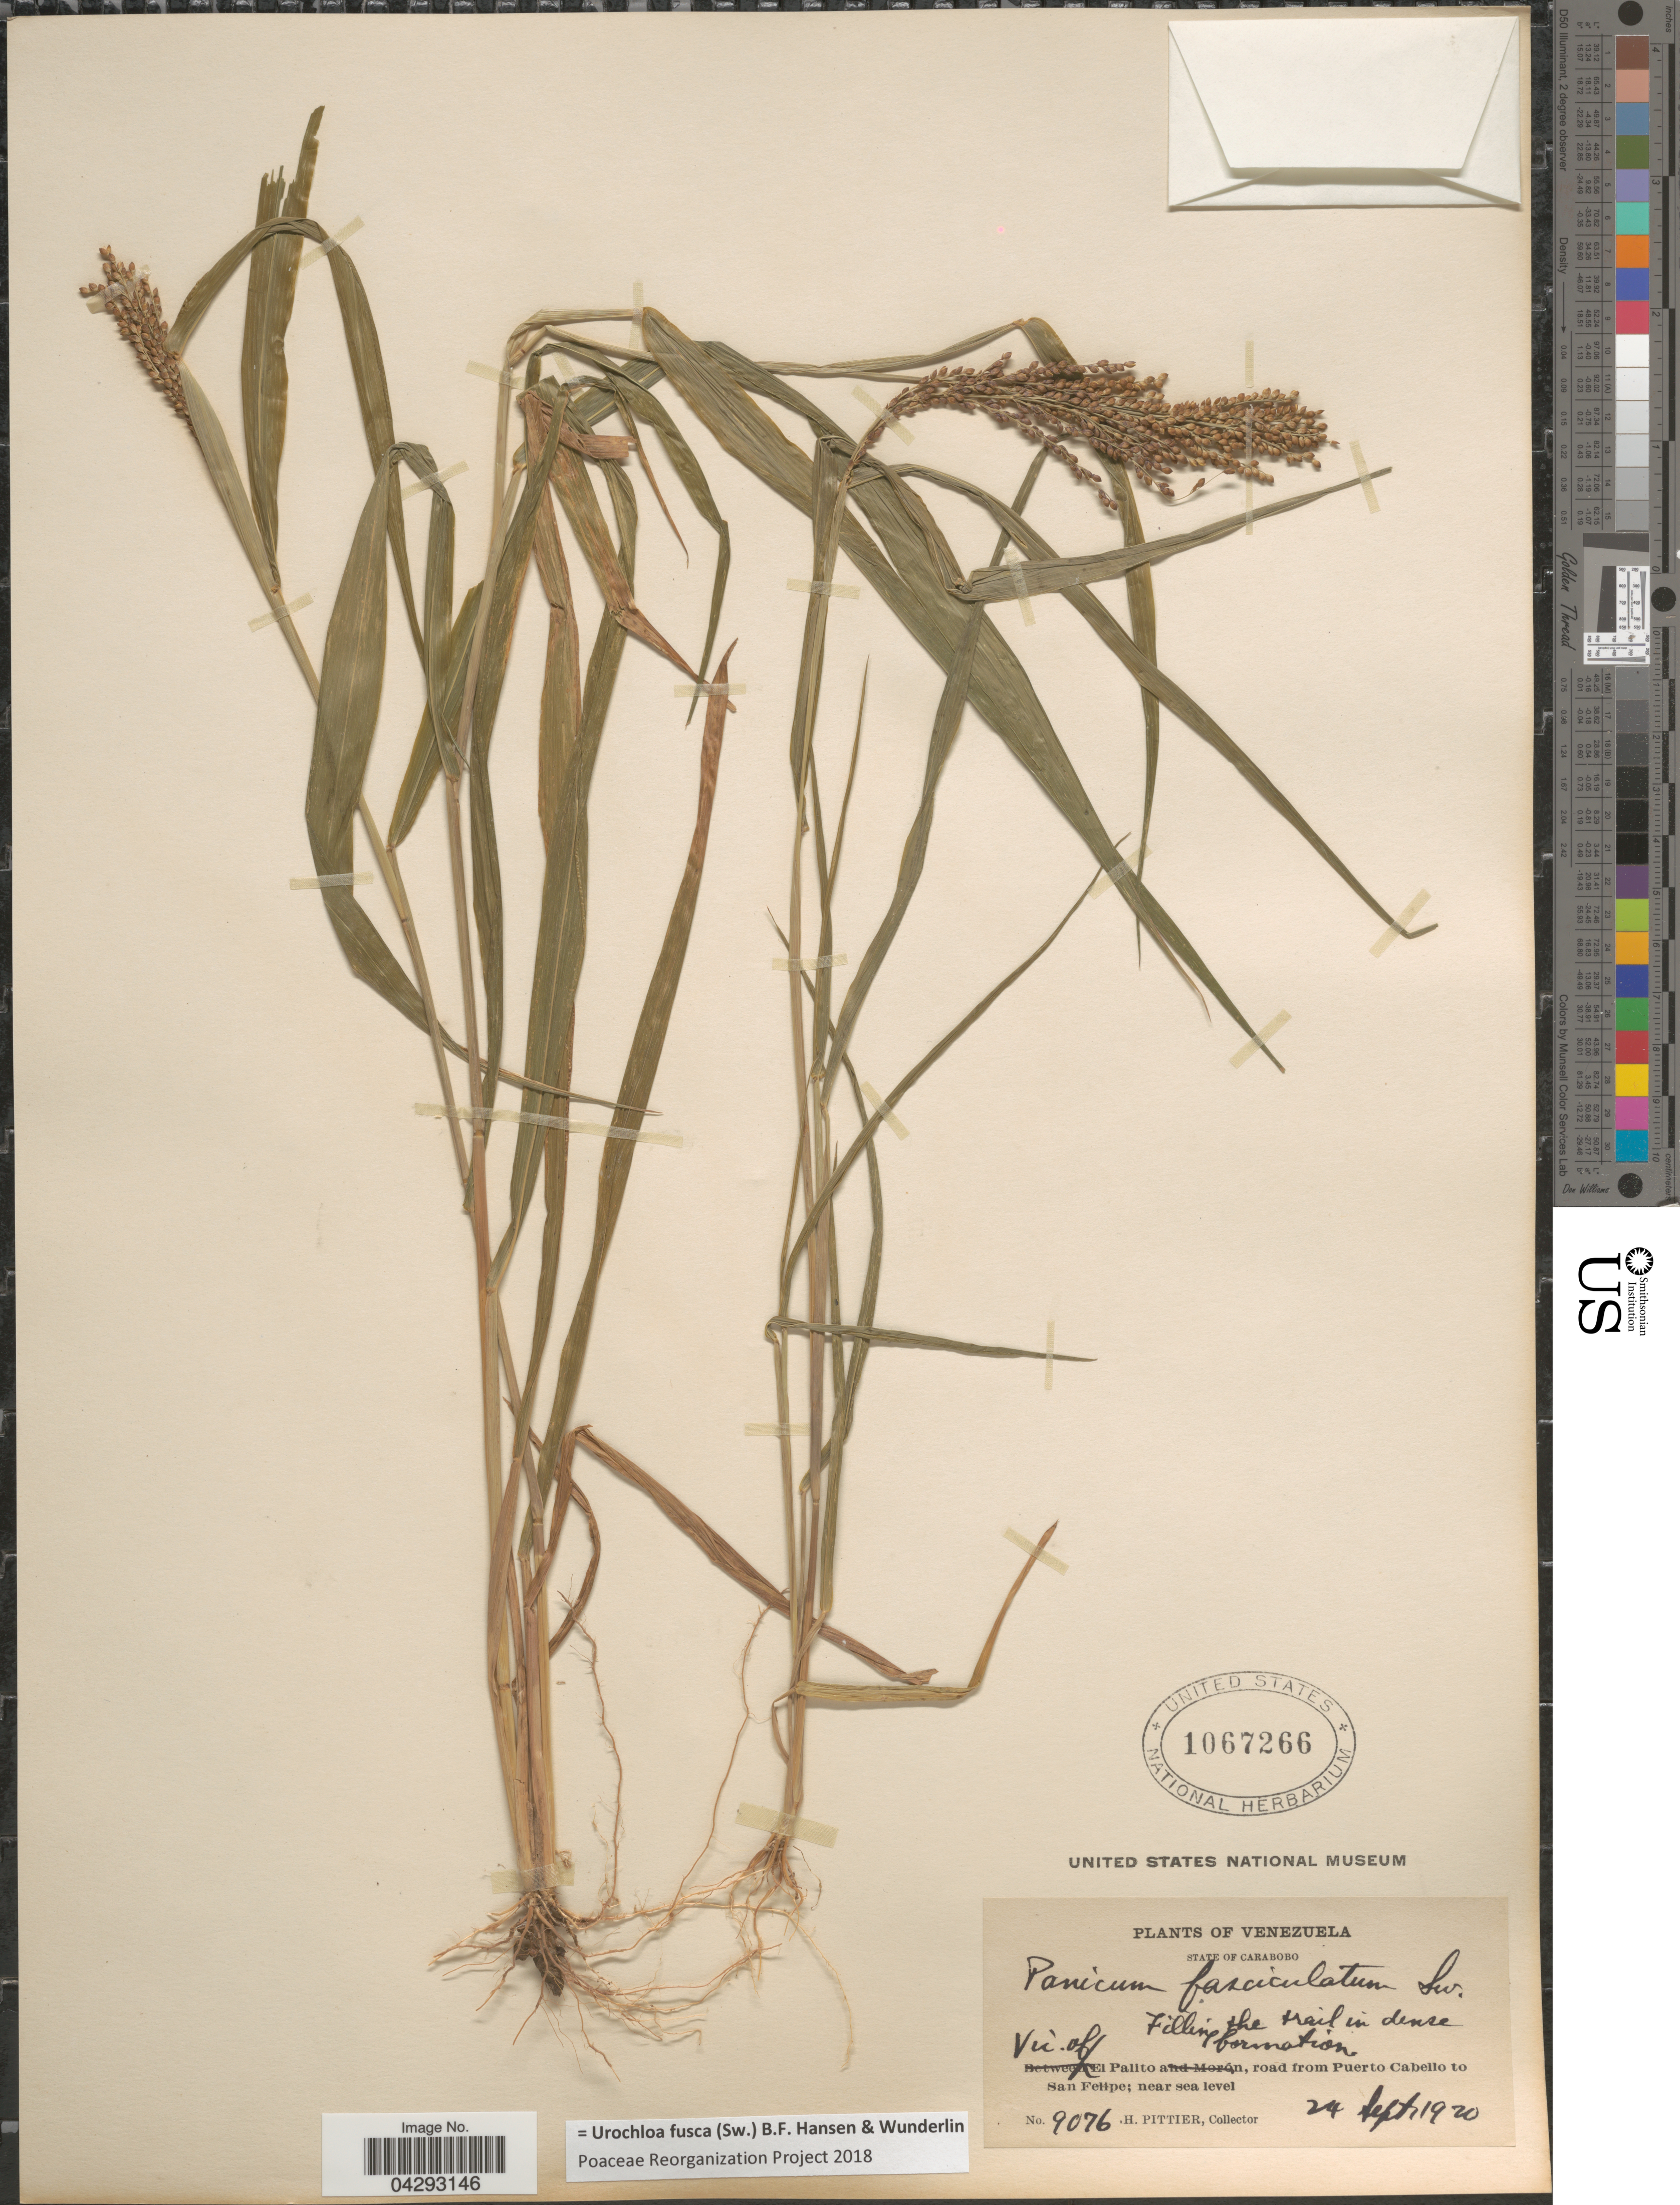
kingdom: Plantae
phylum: Tracheophyta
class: Liliopsida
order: Poales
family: Poaceae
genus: Urochloa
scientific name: Urochloa fusca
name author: (Sw.) B.F. Hansen & Wunderlin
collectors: H. F. Pittier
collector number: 9076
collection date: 1920-09-24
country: Venezuela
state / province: Carabobo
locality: State of Carabobo. Vic. of El Pallito, road from Puerto Cabello to San Felipe.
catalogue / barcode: US 1067266